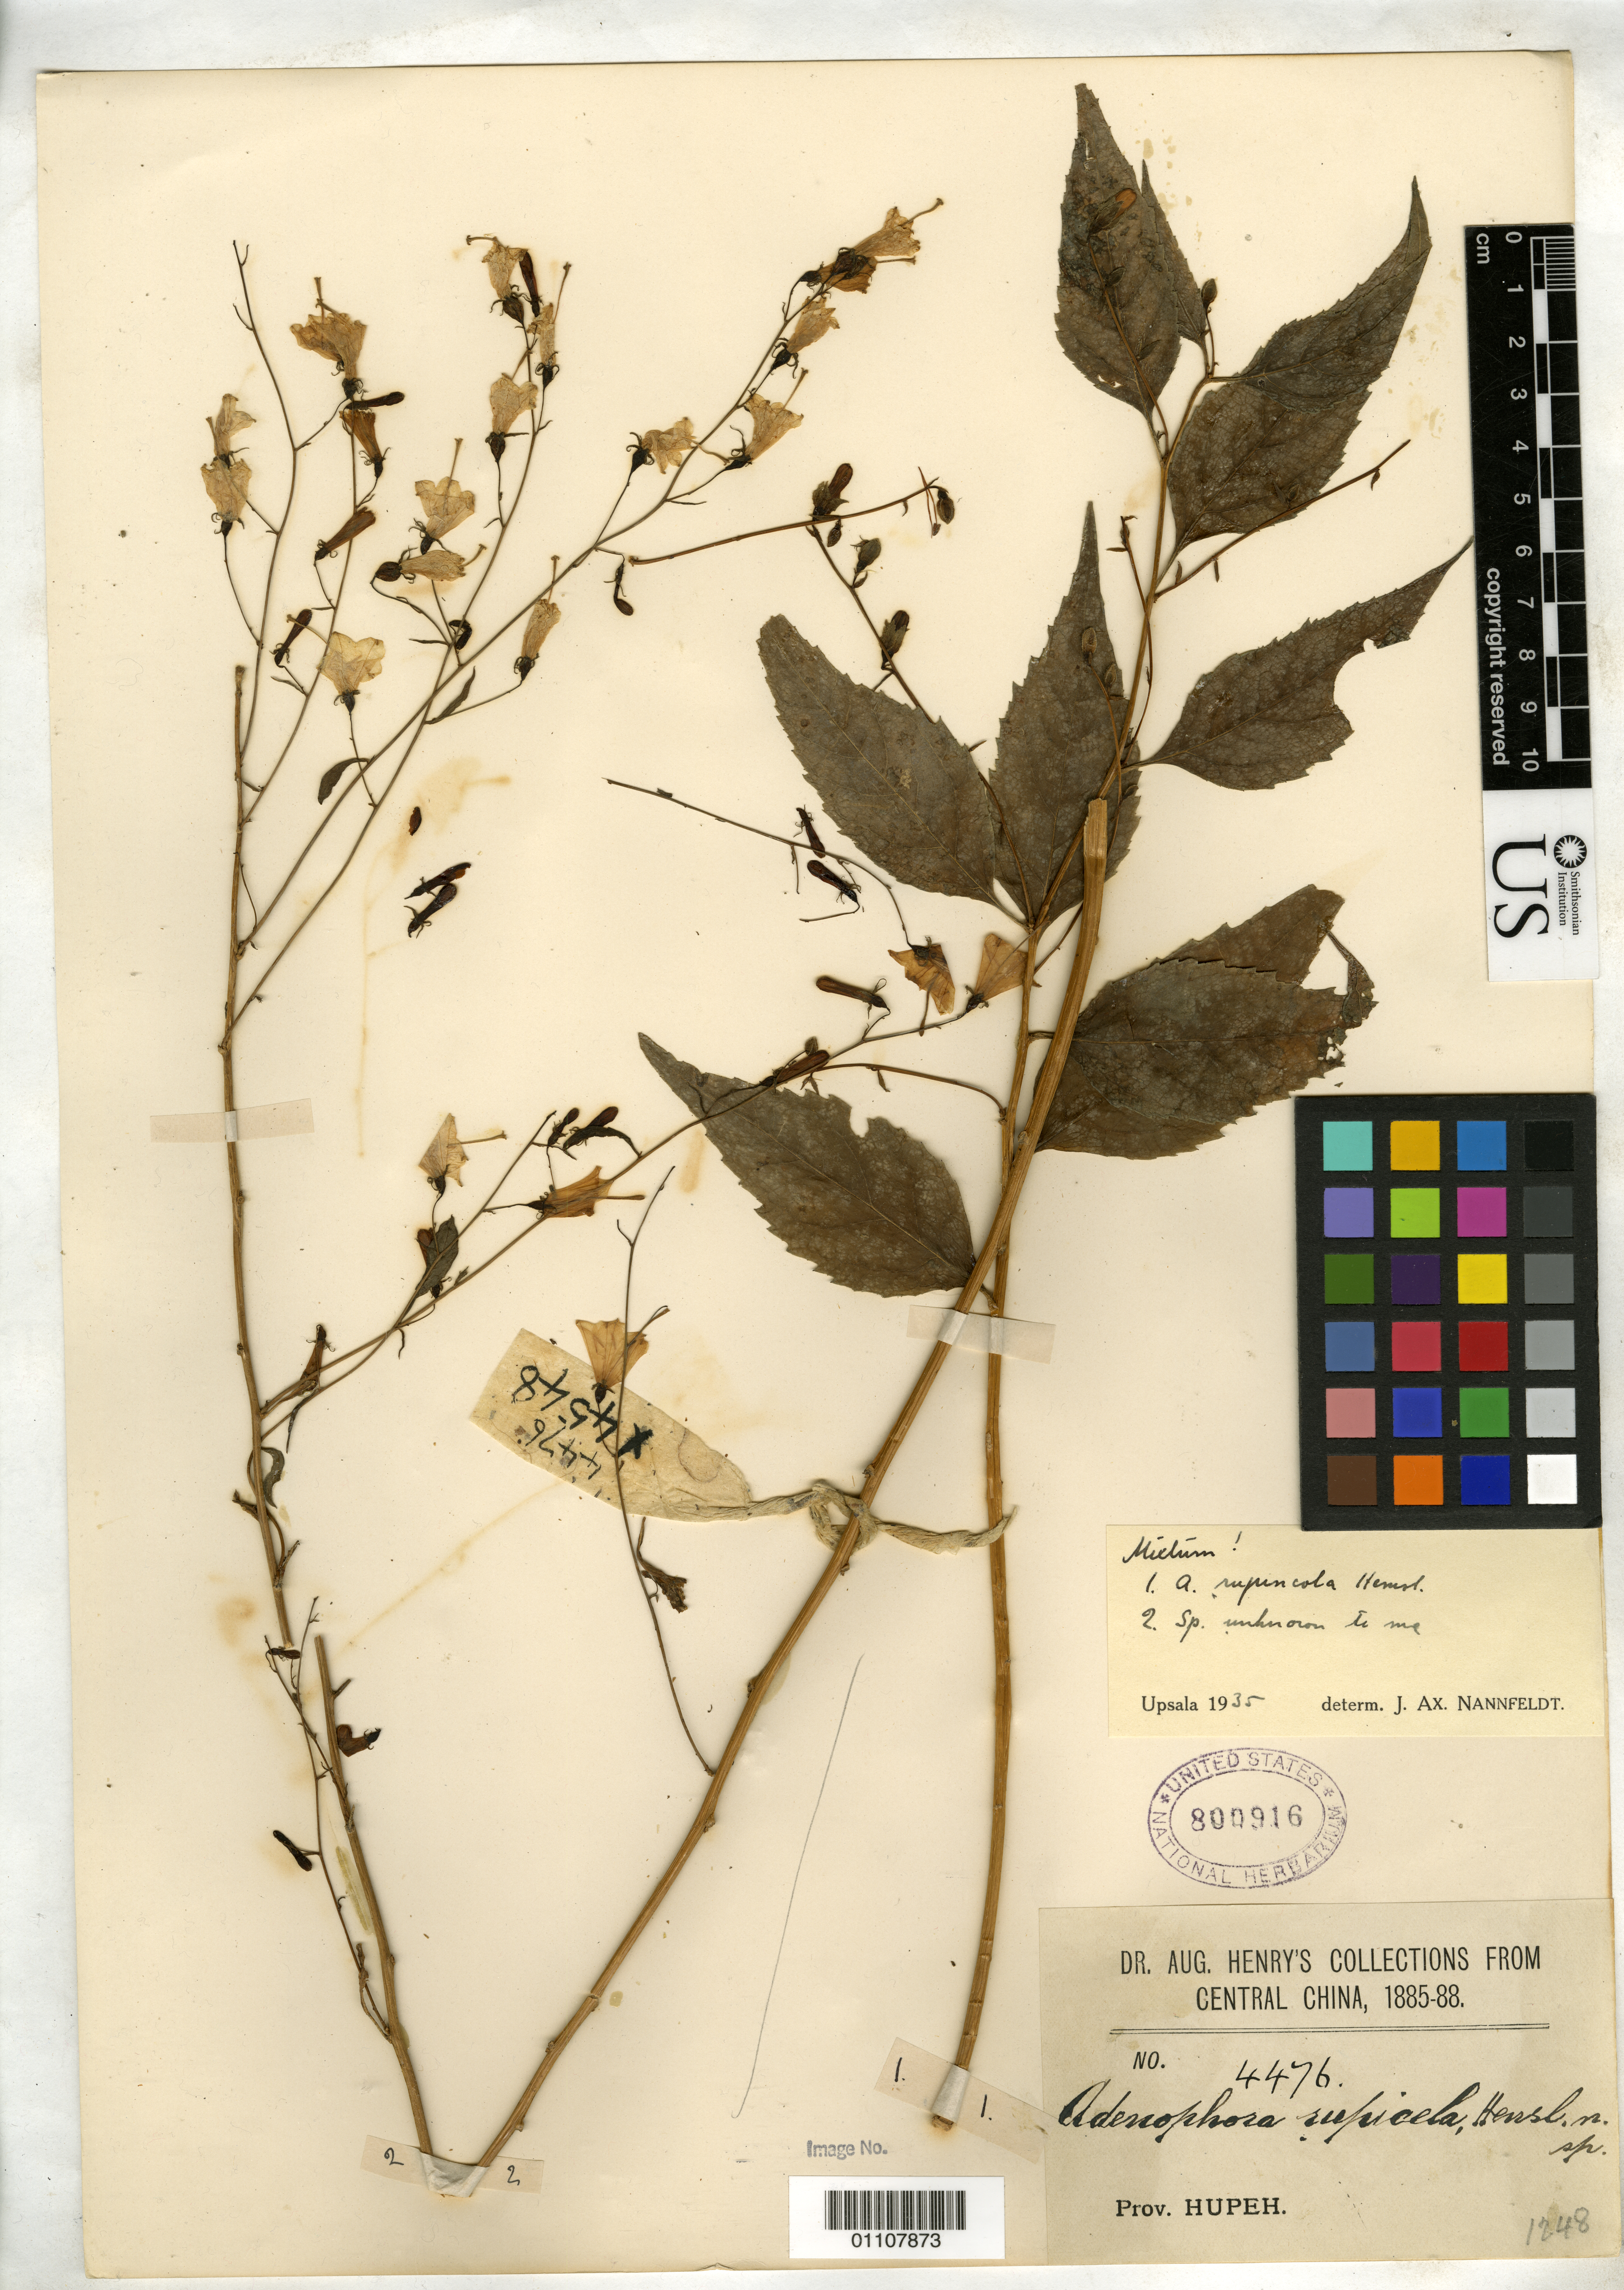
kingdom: Plantae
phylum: Tracheophyta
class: Magnoliopsida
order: Asterales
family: Campanulaceae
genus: Adenophora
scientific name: Adenophora rupincola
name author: Hemsl.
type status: Syntype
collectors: A. Henry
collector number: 4476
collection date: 1885/1888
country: China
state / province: Hubei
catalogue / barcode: US 800916